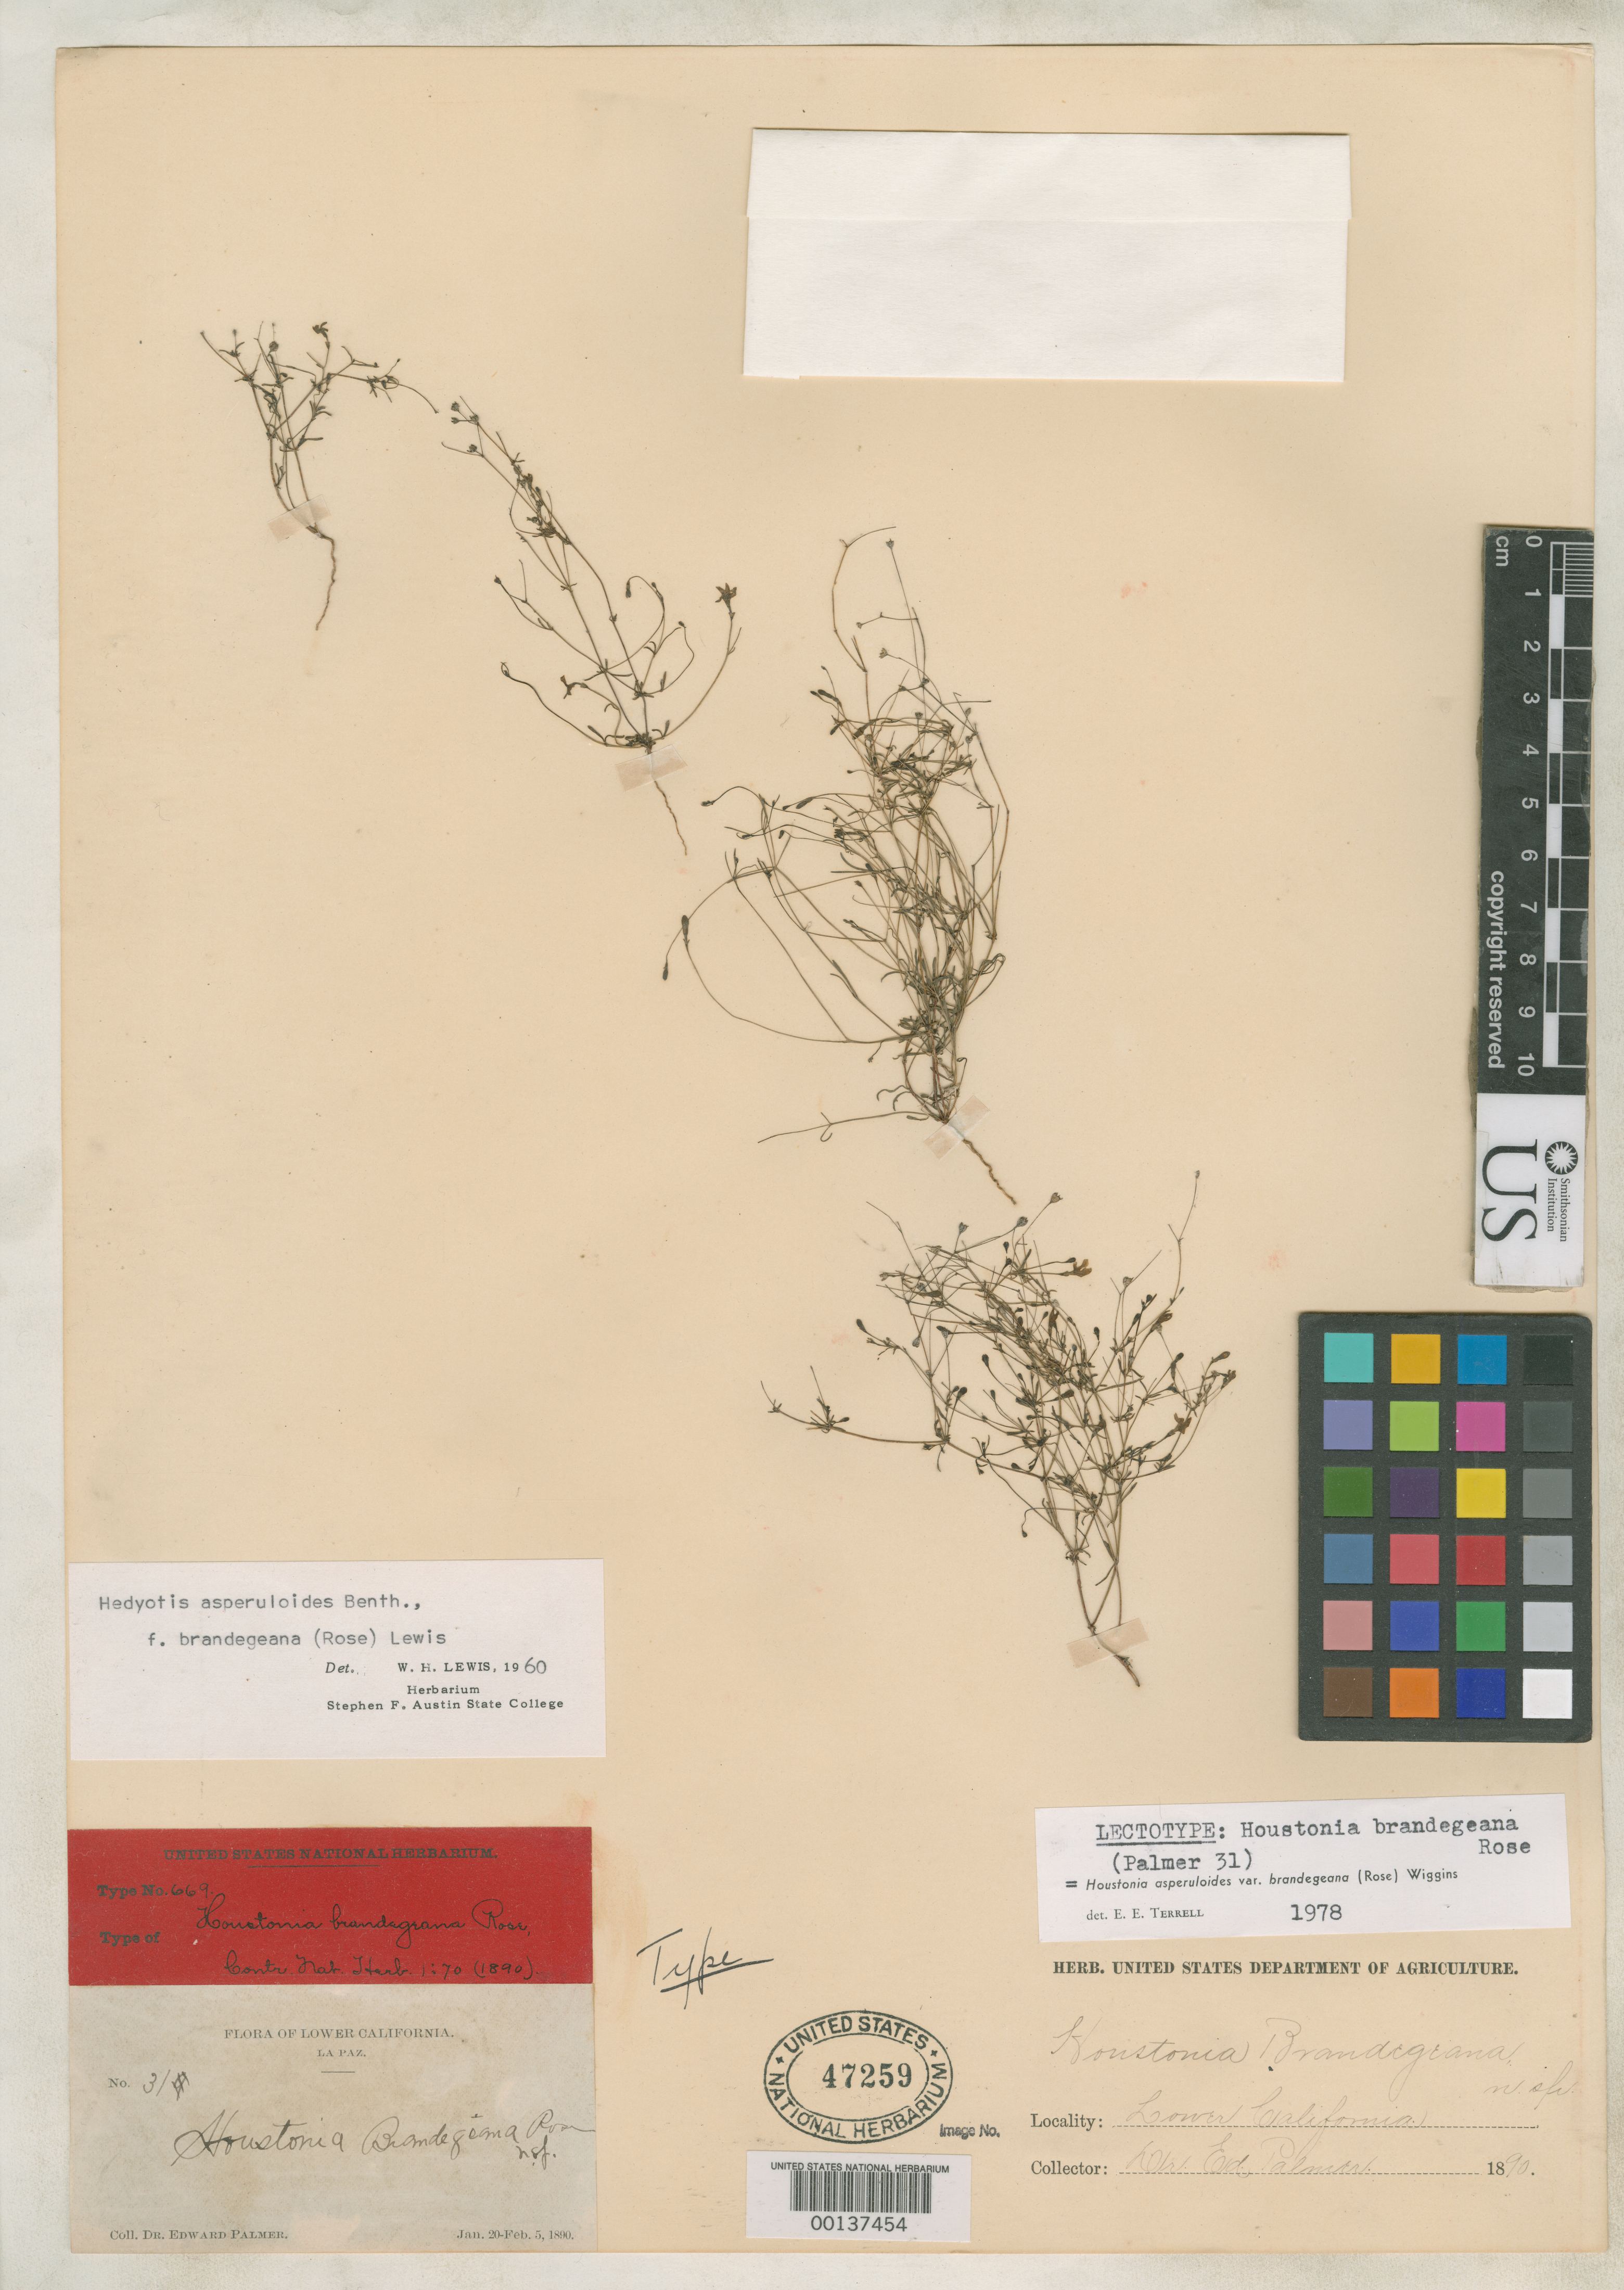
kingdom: Plantae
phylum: Tracheophyta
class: Magnoliopsida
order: Gentianales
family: Rubiaceae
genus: Houstonia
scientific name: Houstonia brandegeana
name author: Rose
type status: Lectotype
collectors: E. Palmer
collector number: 31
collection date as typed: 20 Jan 1890 to 05 Feb 1890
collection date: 1890-01-20/1890-02-05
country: Mexico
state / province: Baja California Sur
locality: La Paz.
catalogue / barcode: US 47259